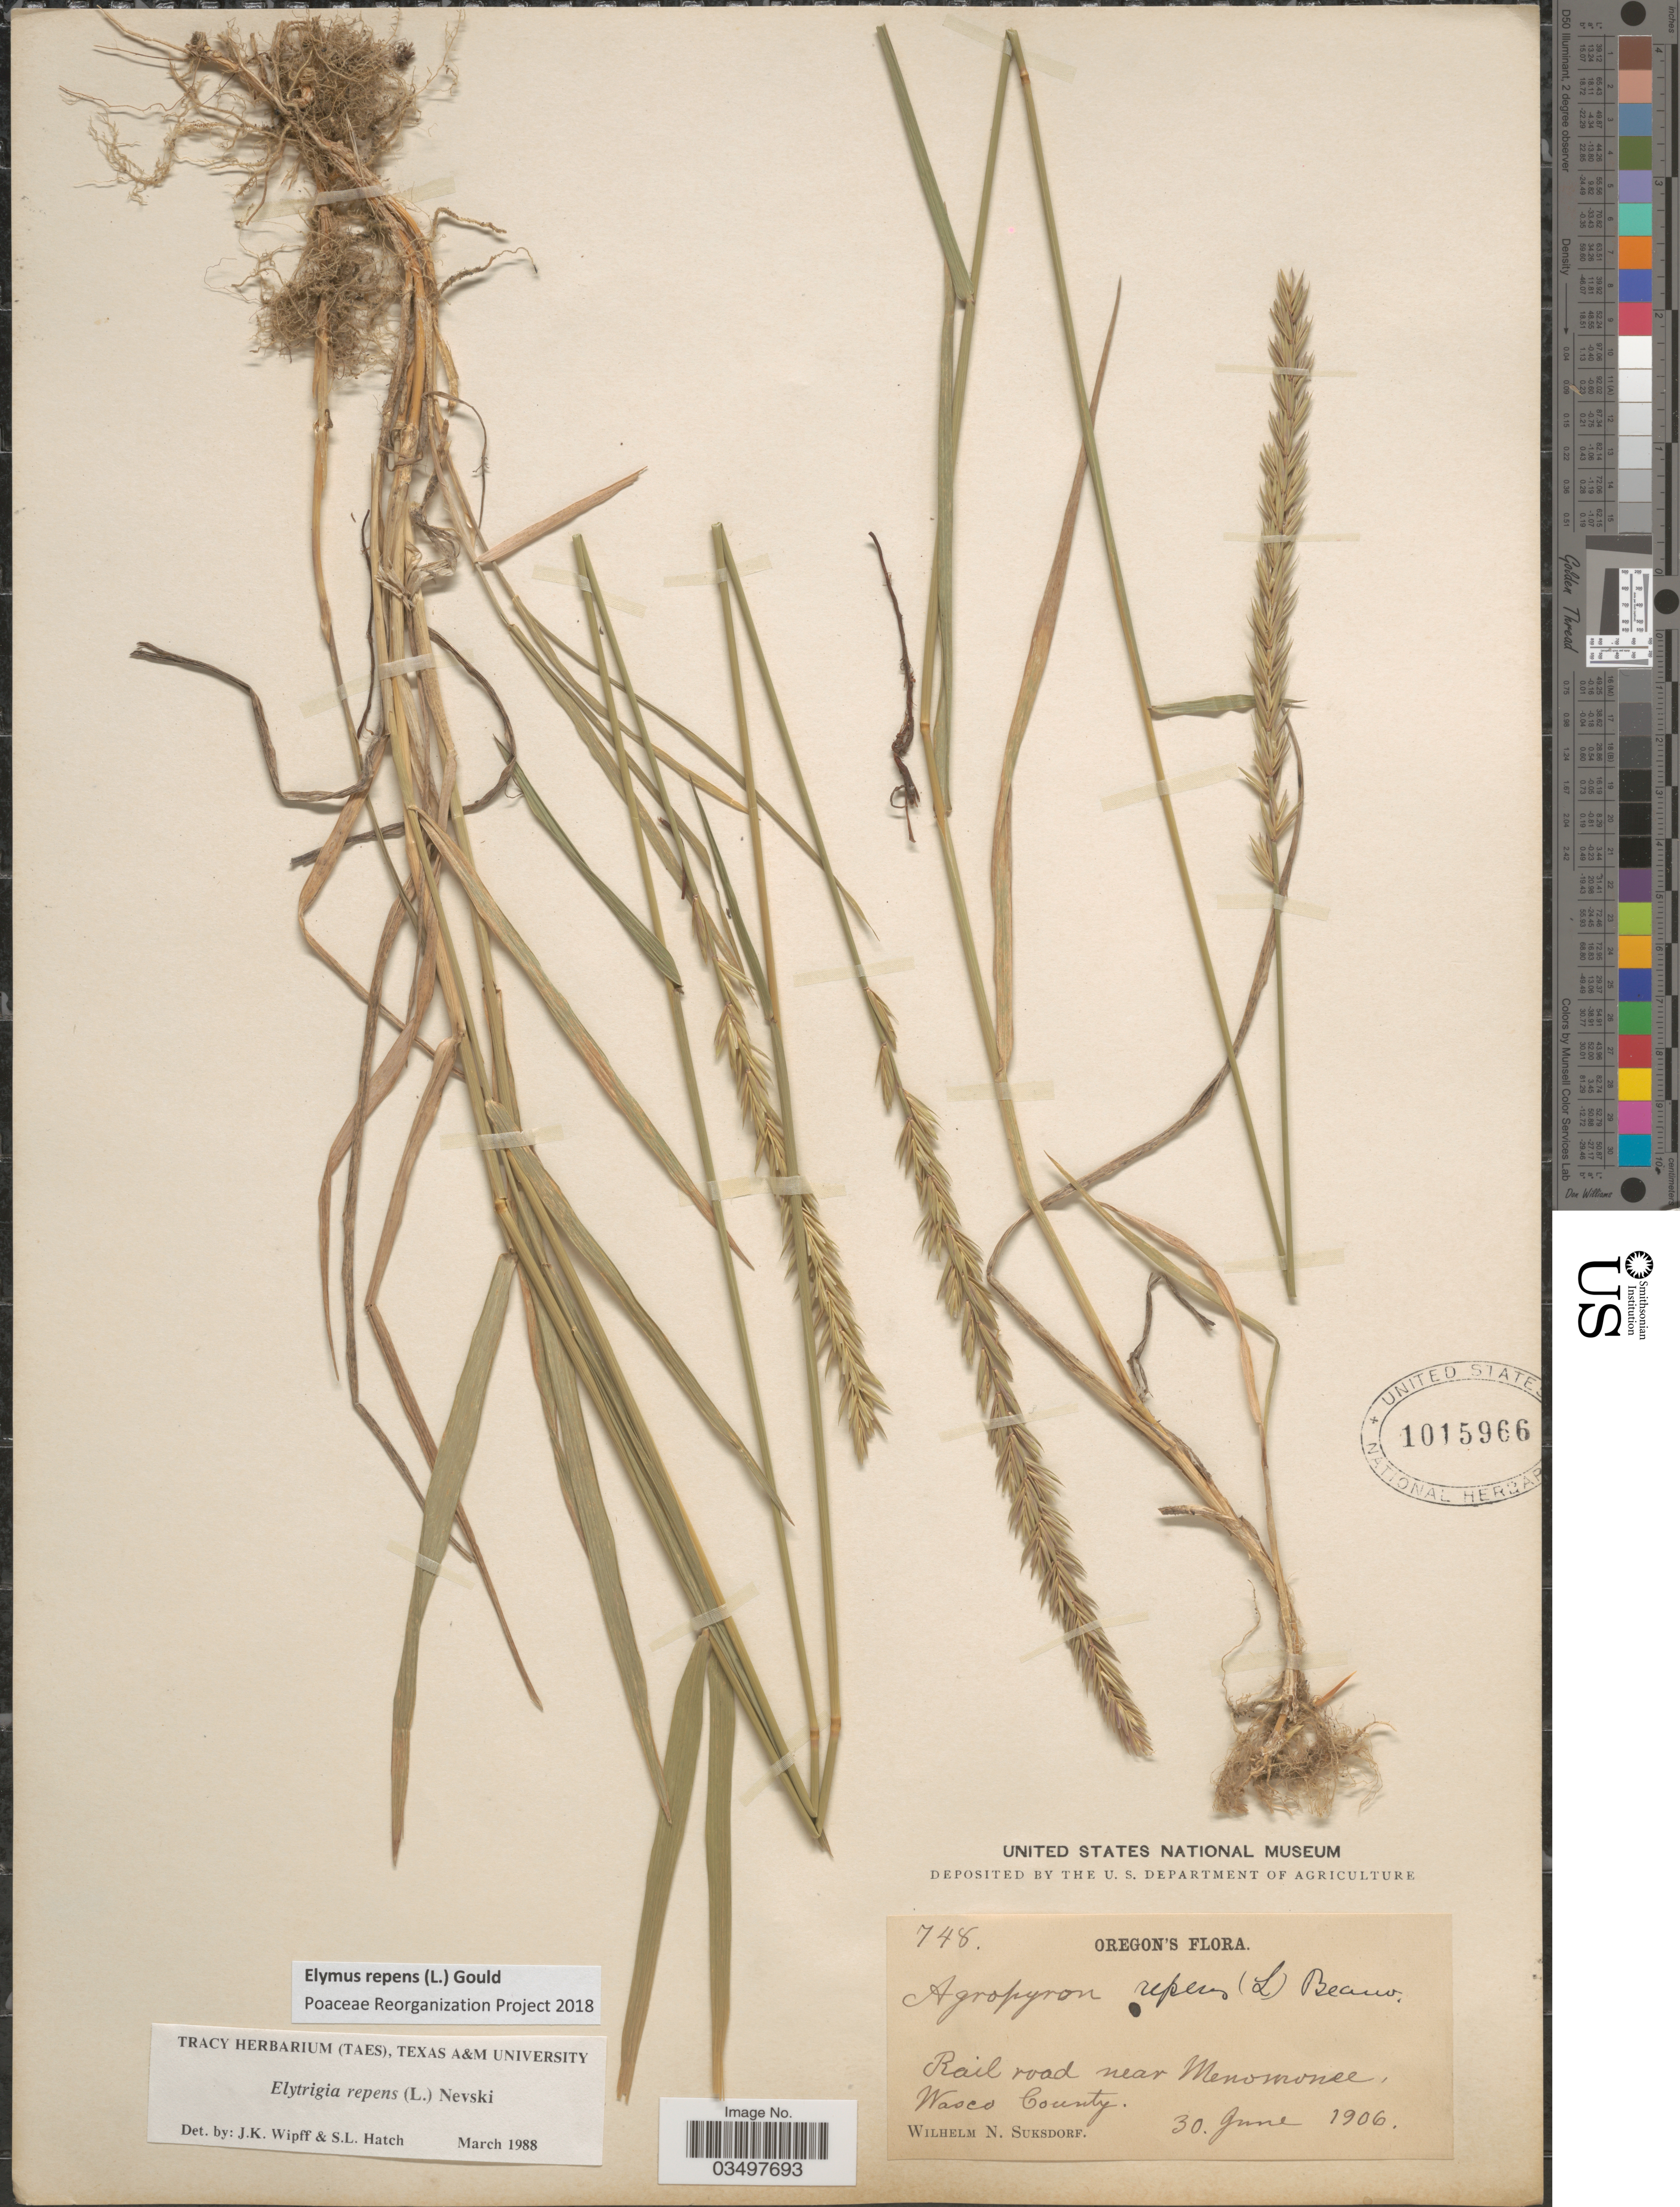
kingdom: Plantae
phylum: Tracheophyta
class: Liliopsida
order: Poales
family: Poaceae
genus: Elymus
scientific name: Elymus repens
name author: (L.) Gould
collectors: W. N. Suksdorf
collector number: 748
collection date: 1906-06-30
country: United States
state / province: Oregon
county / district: Wasco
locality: Rail road near Menomonee, Wasco County.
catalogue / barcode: US 1015966